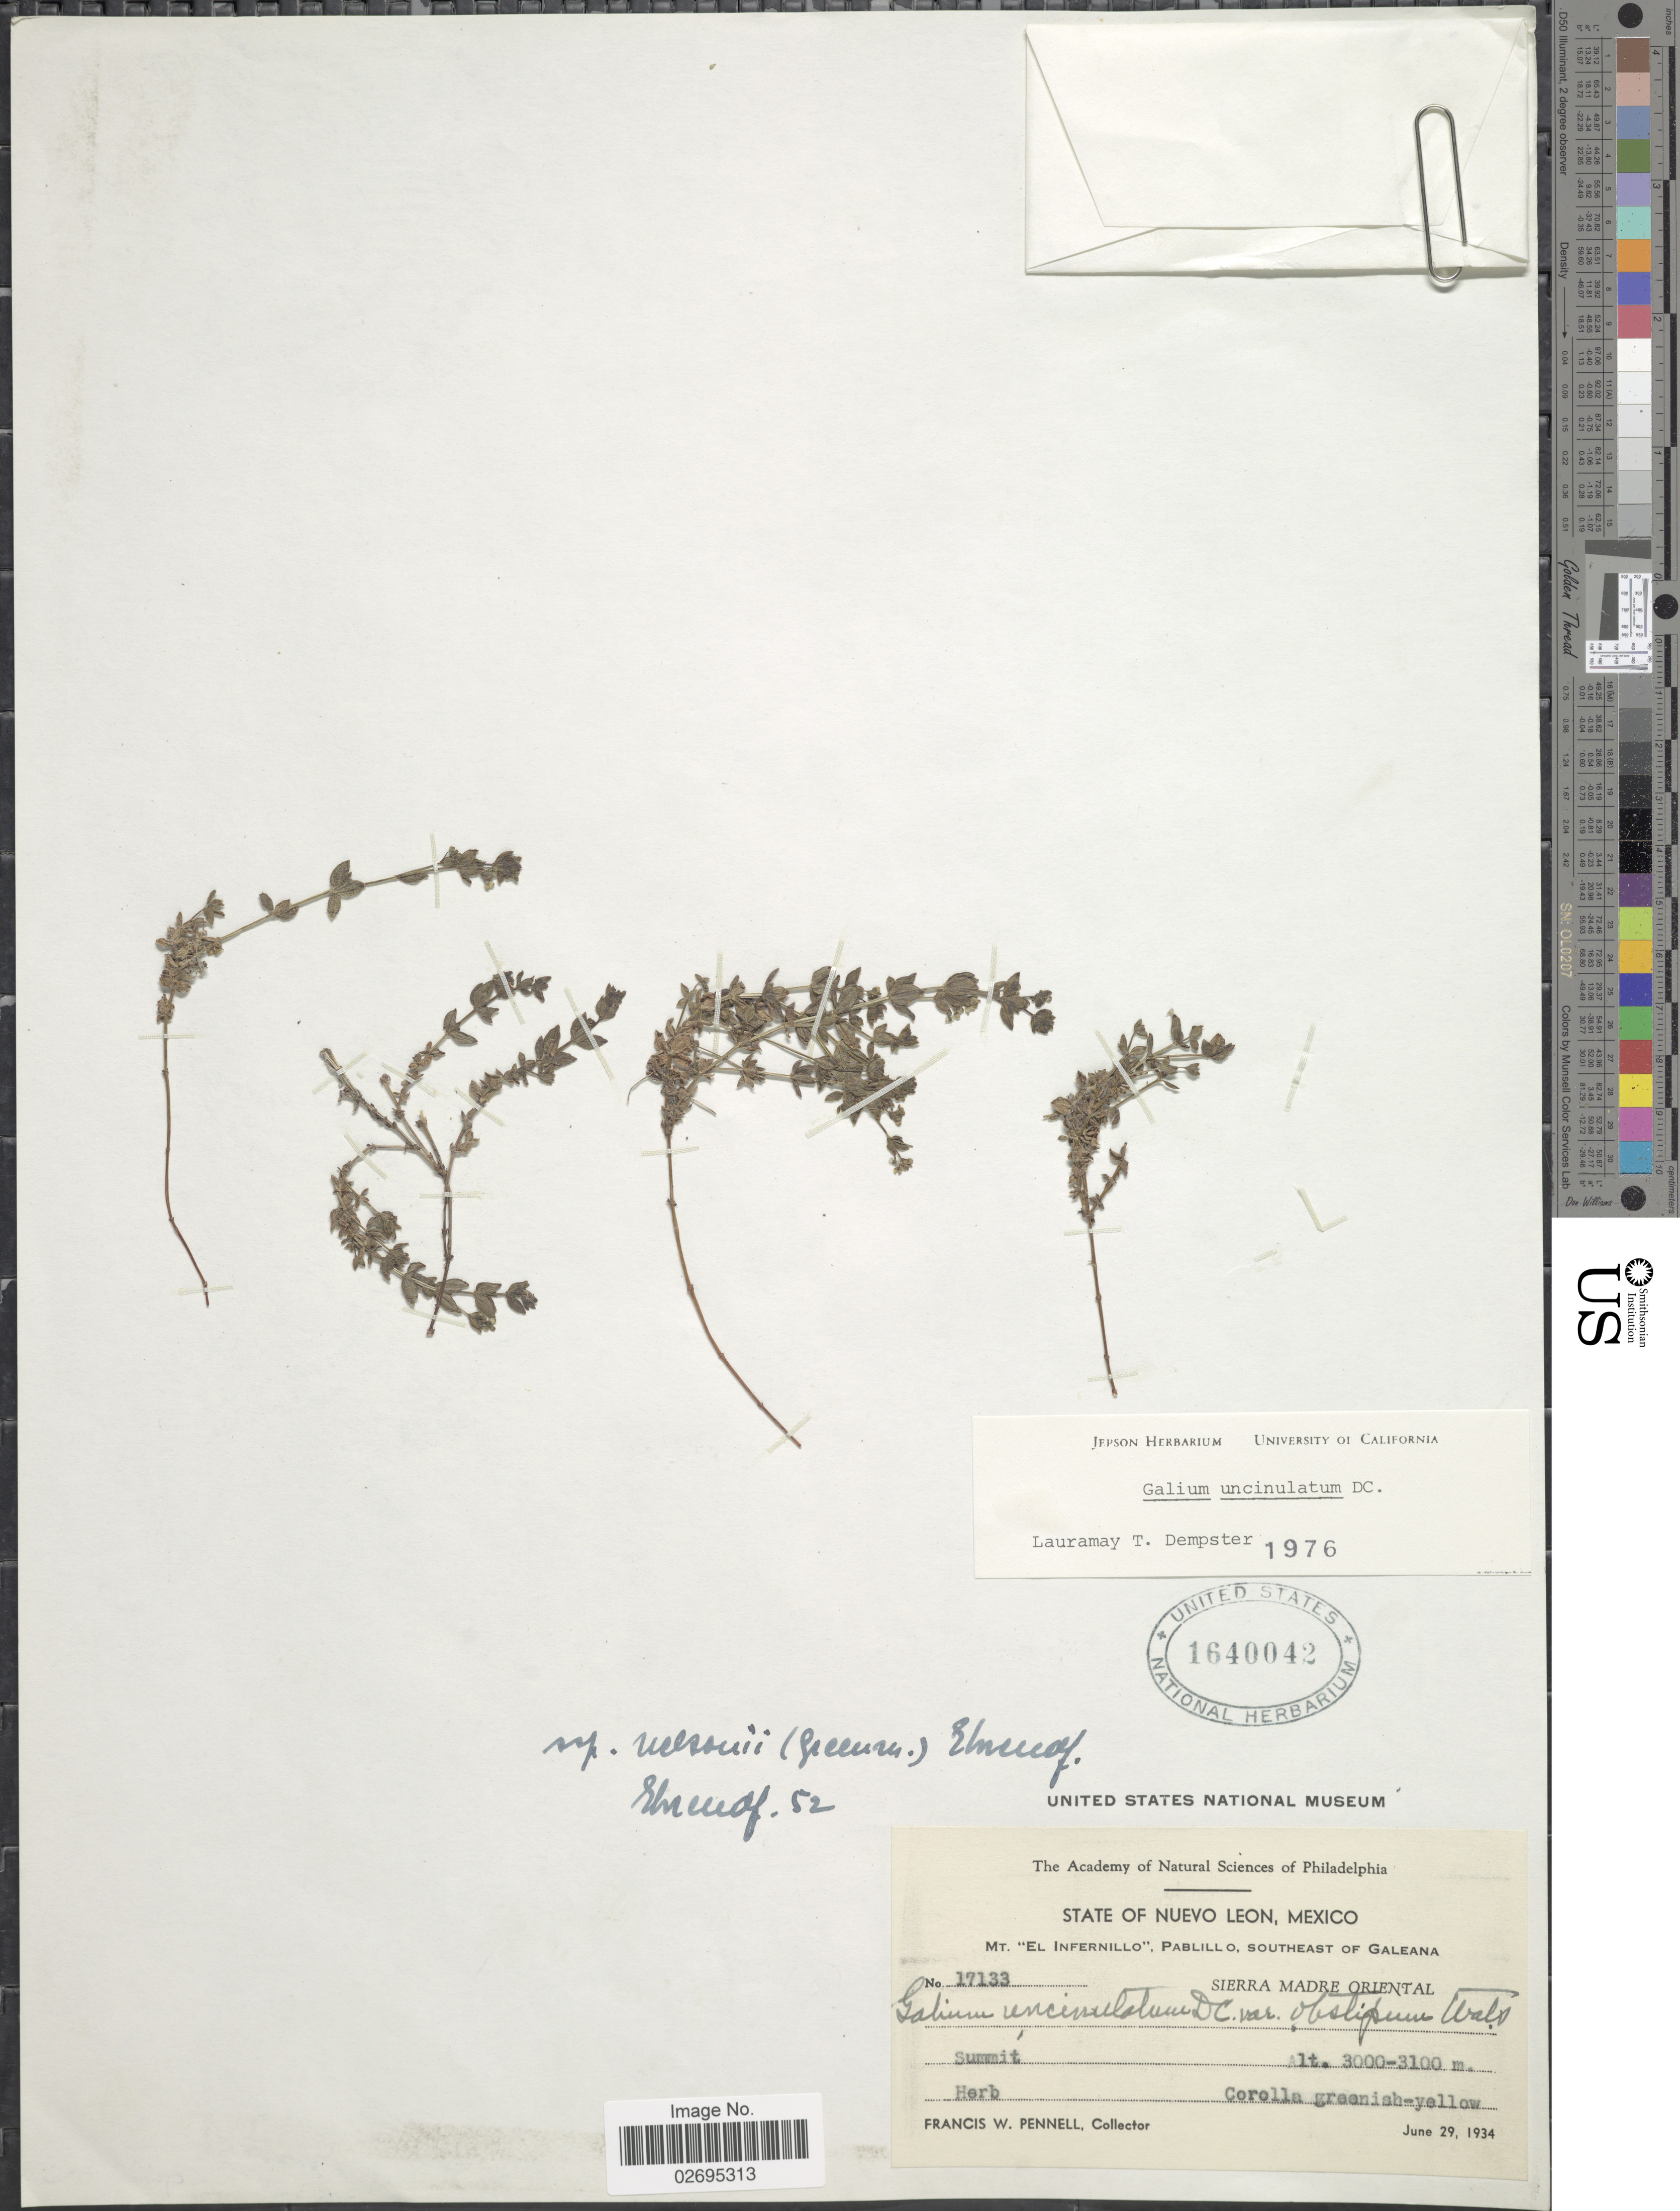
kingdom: Plantae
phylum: Tracheophyta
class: Magnoliopsida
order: Gentianales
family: Rubiaceae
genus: Galium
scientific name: Galium uncinulatum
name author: DC.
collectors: F. W. Pennell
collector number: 17133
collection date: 1934-06-29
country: Mexico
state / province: Nuevo León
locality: Mt. El Infernillo, Pablo, southeast of Galeana, Sierra Madre Oriental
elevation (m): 3000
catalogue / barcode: US 1640042